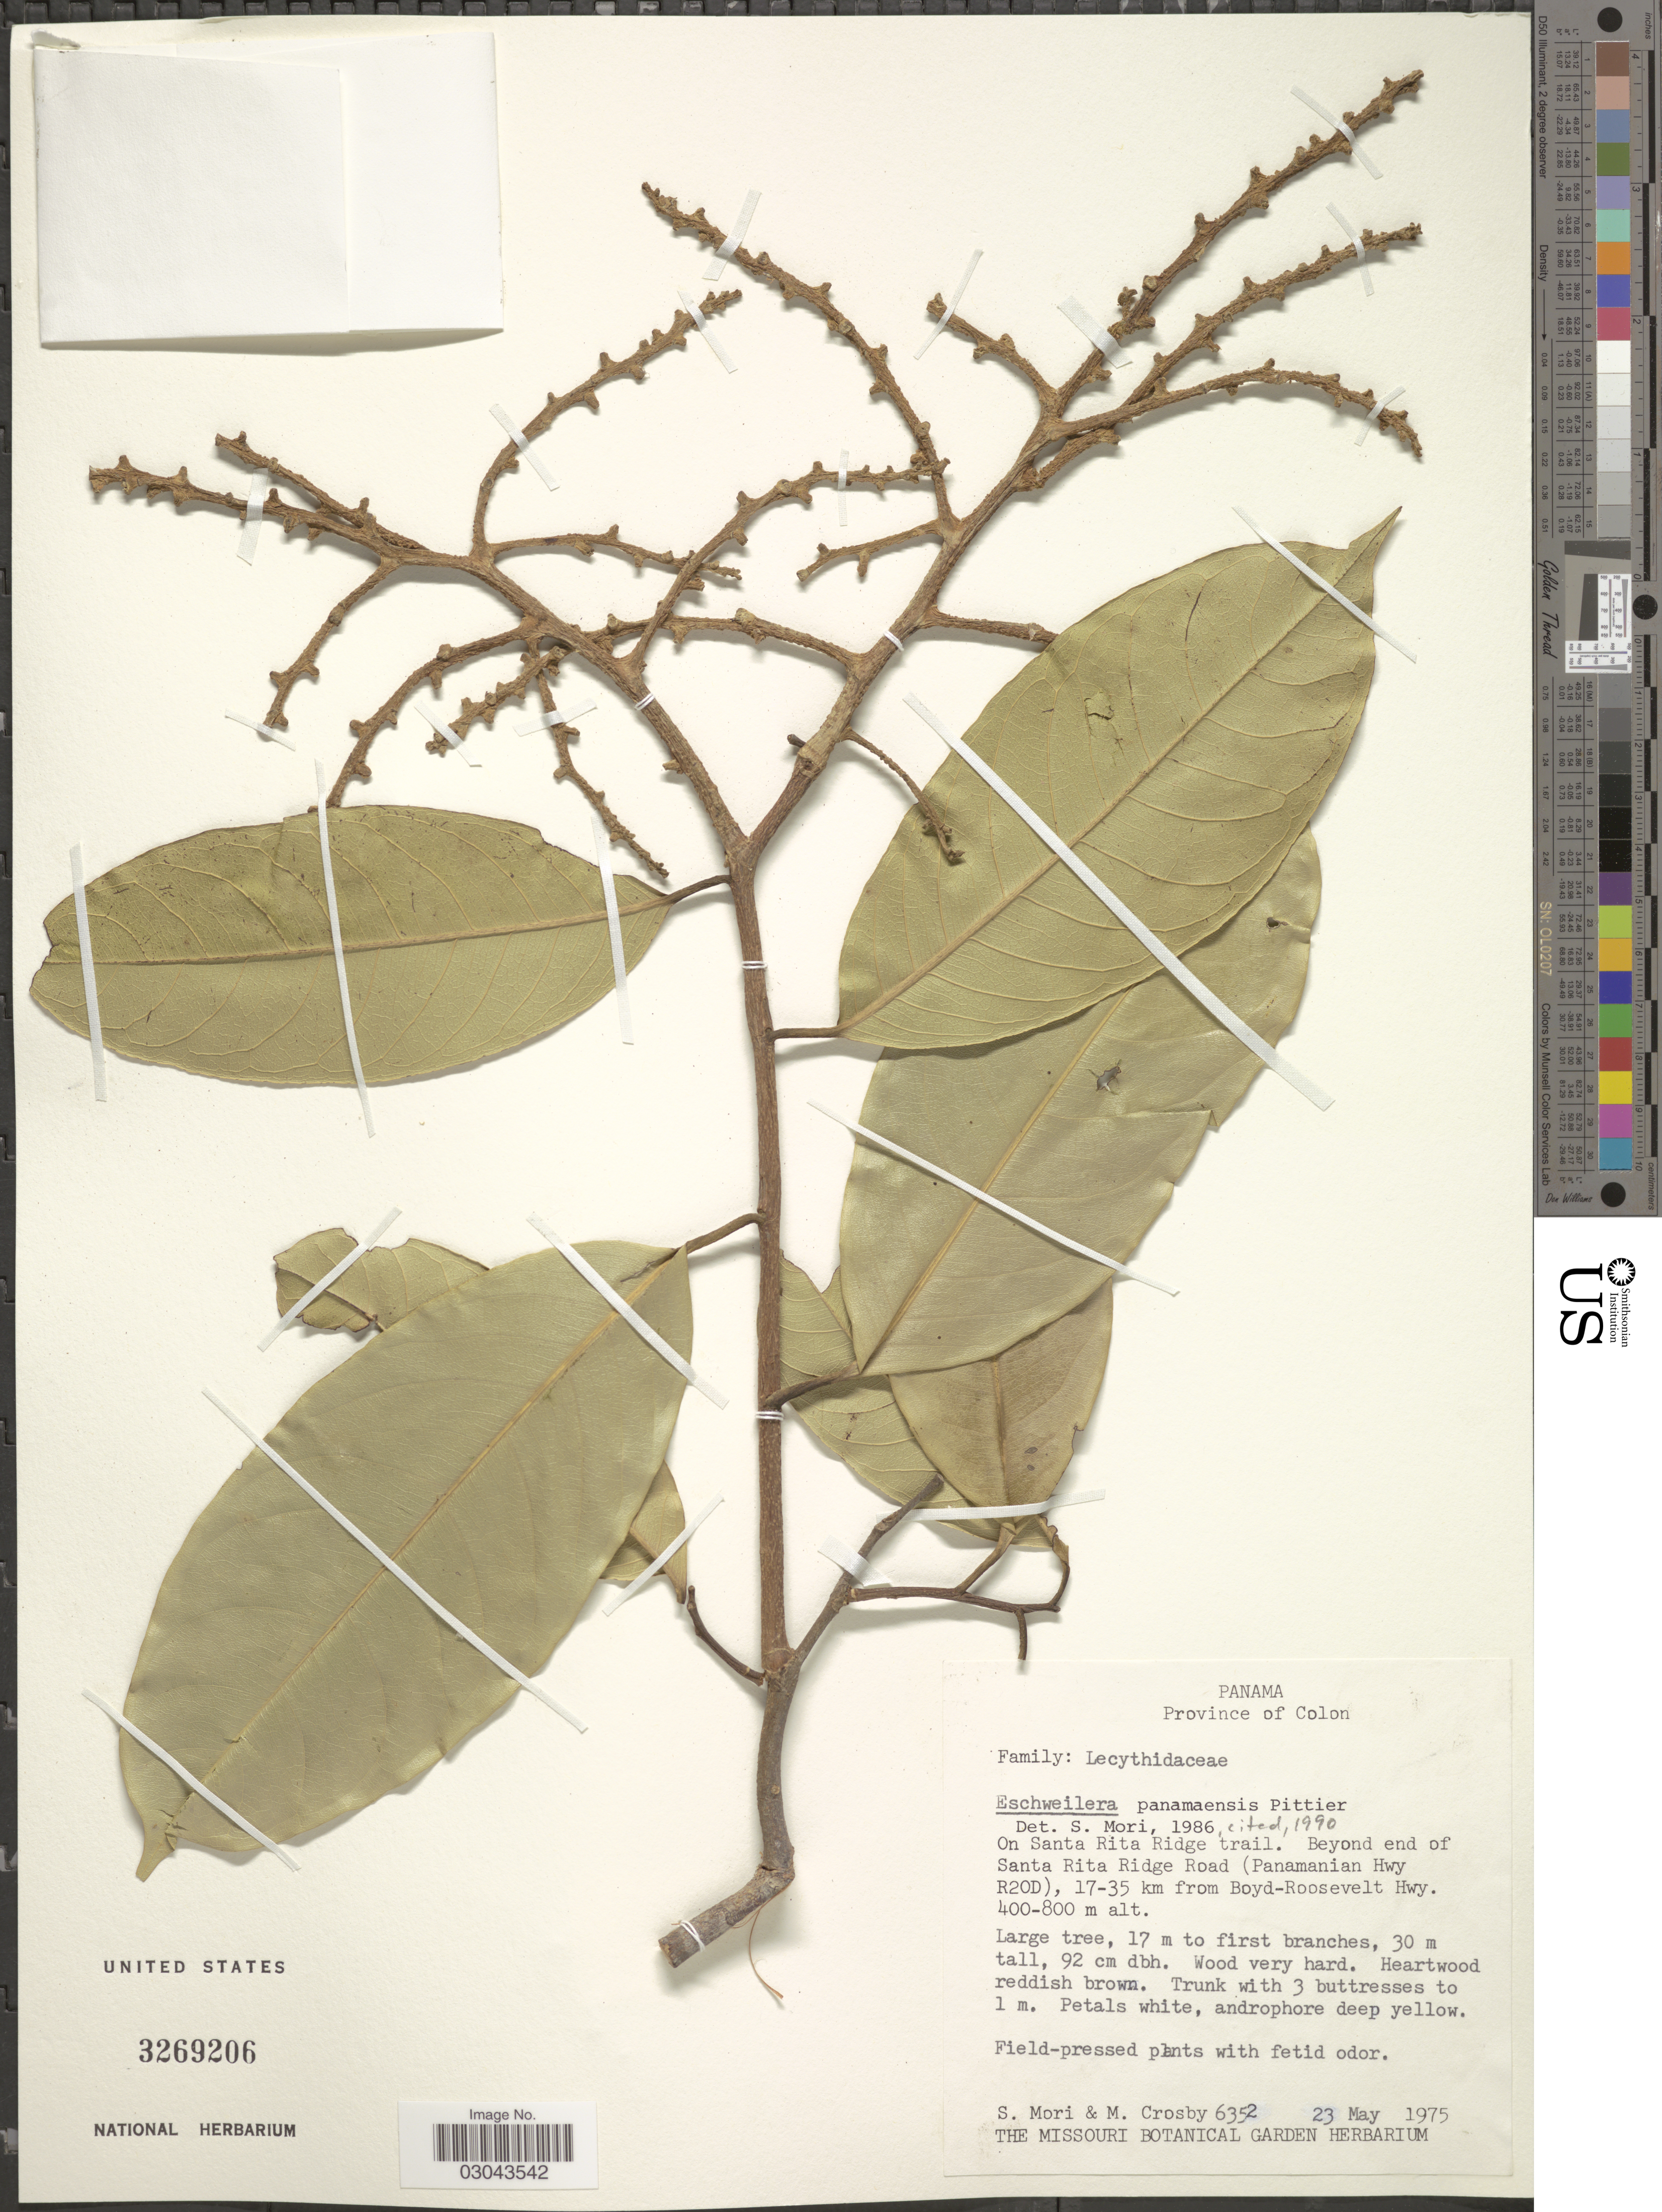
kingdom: Plantae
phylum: Tracheophyta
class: Magnoliopsida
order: Ericales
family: Lecythidaceae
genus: Eschweilera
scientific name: Eschweilera panamensis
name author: Pittier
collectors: S. Mori & M. Crosby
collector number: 6352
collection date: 1975-05-23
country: Panama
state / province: Colón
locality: On Santa Rita Ridge trail. Beyond end of Santa Rita Ridge Road (Panamanian Hwy R20D), 17-35 km from Boyd-Roosevelt Hwy.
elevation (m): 400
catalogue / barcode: US 3269206